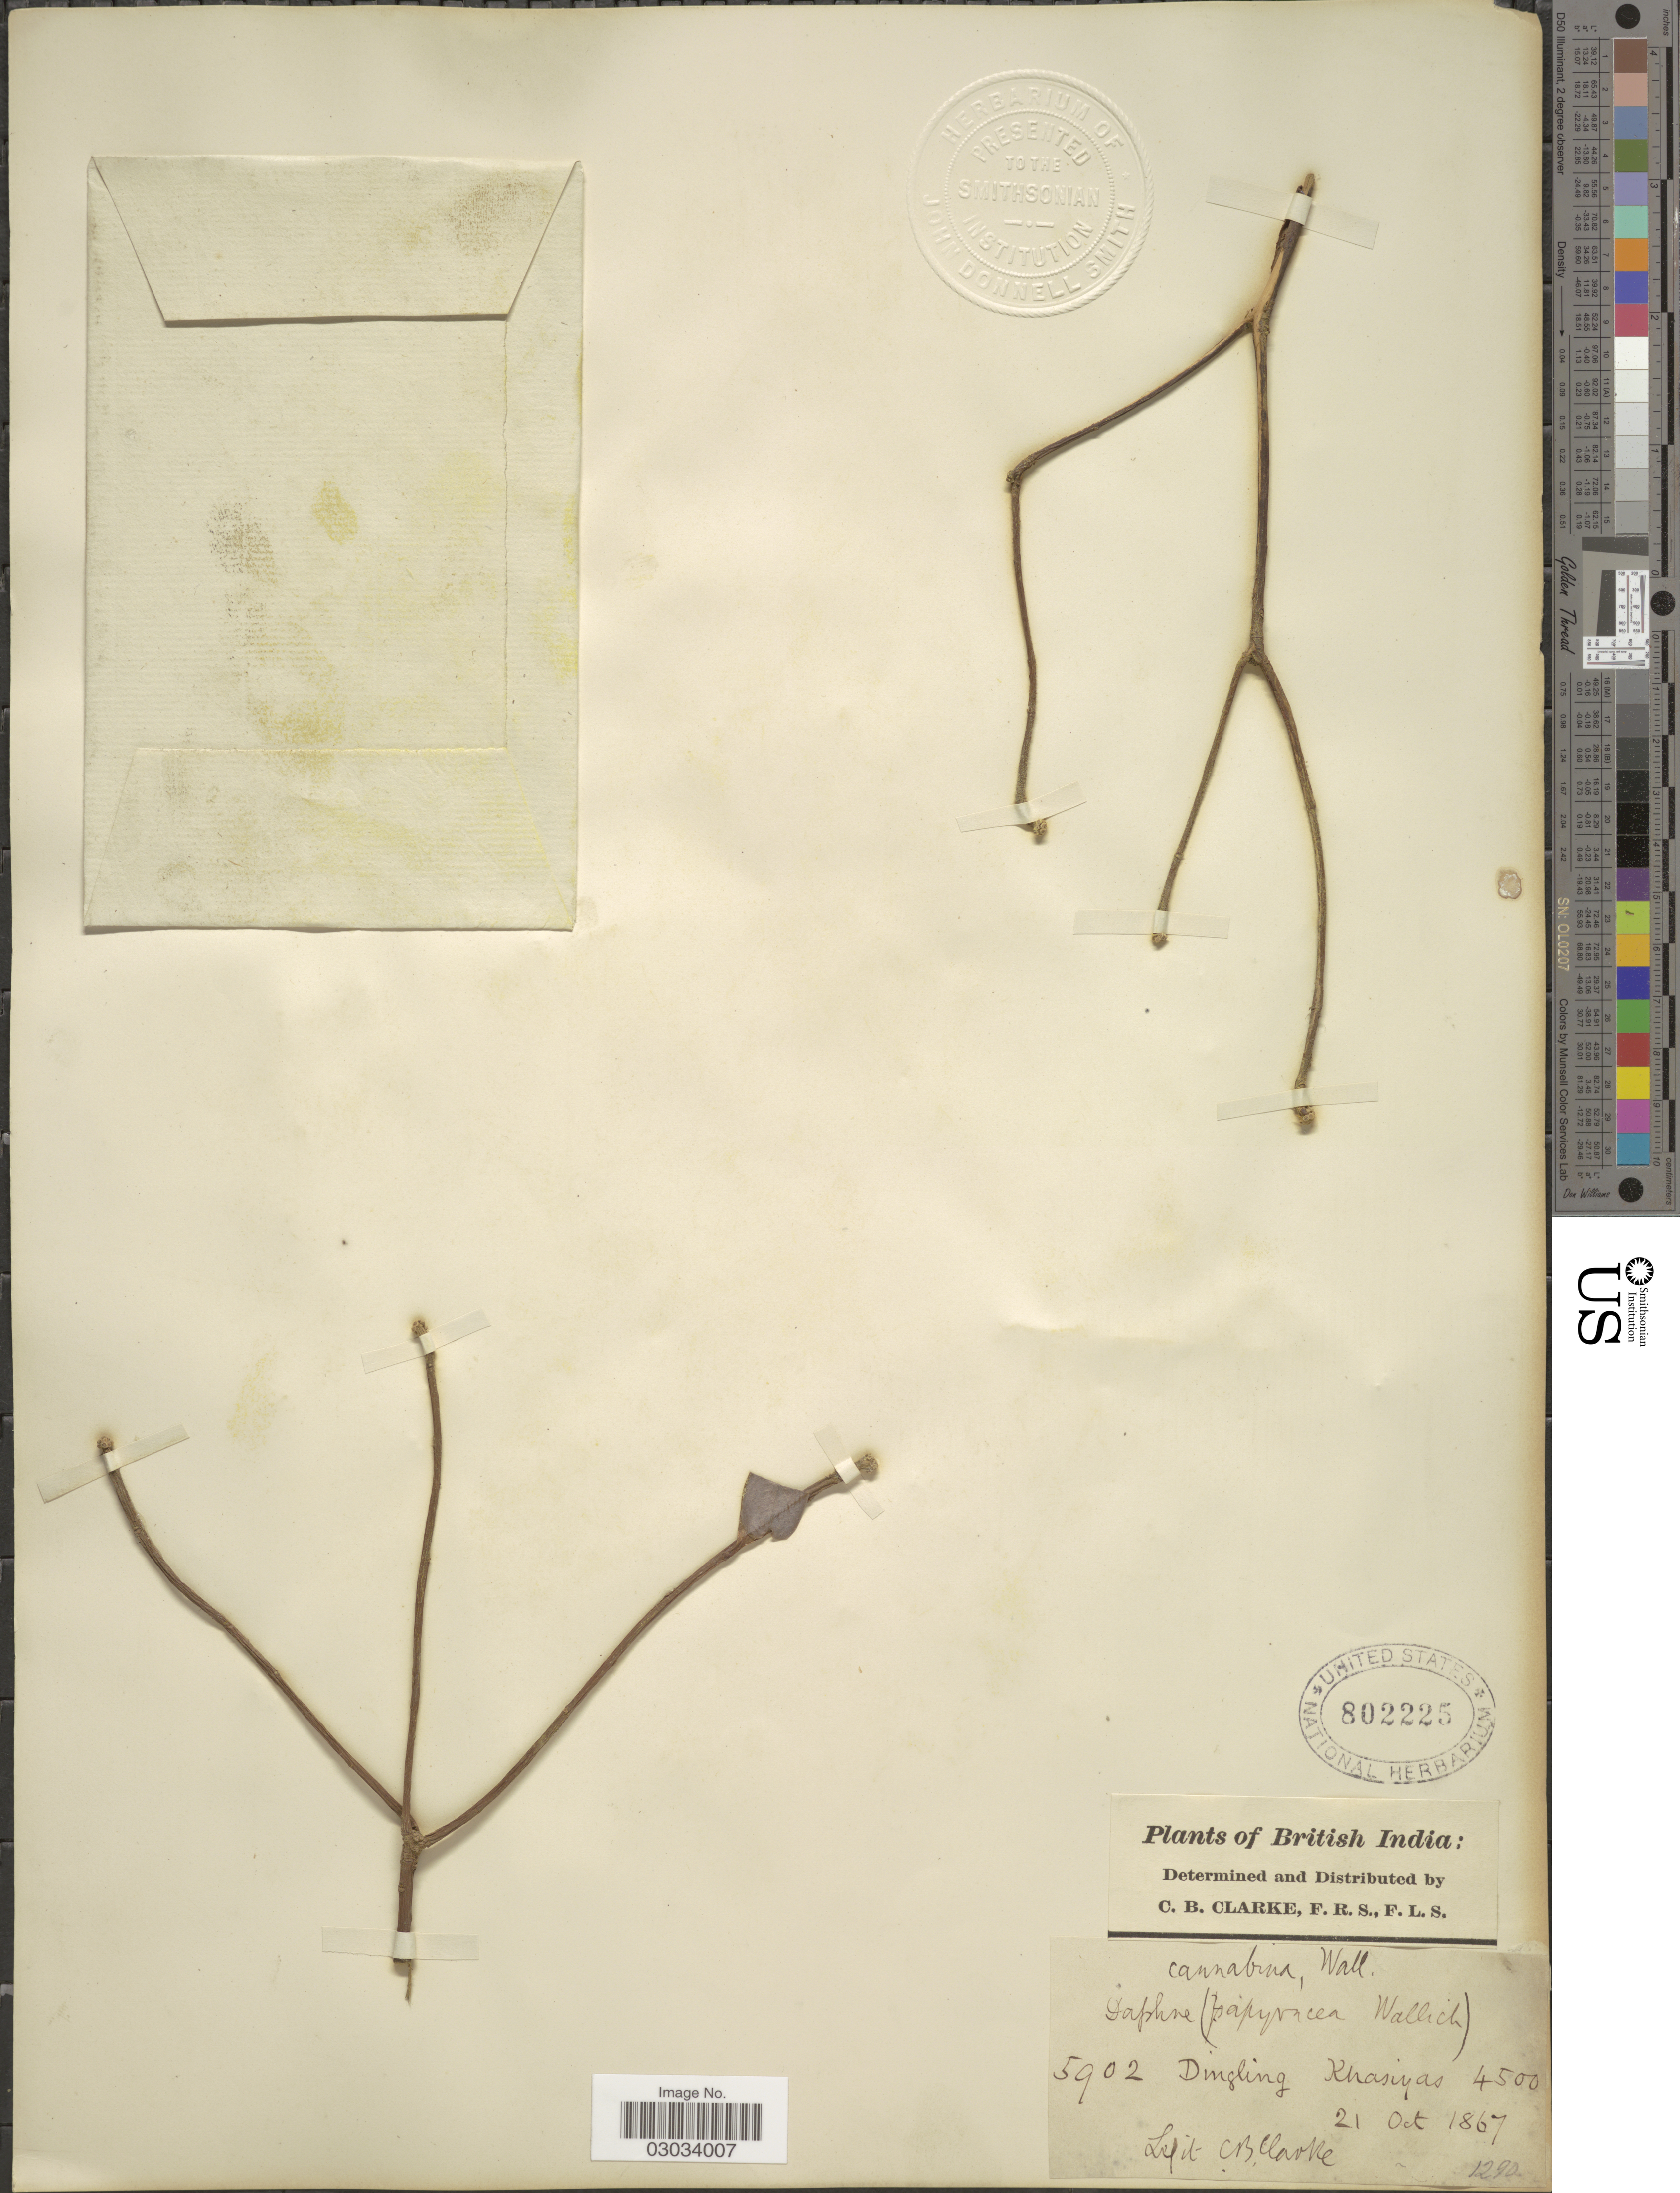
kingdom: Plantae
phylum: Tracheophyta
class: Magnoliopsida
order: Malvales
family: Thymelaeaceae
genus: Daphne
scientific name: Daphne papyracea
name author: Wall. ex Steud.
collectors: C. B. Clarke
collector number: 5902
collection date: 1867-10-21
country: India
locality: British India. Dingling, Khasiyas.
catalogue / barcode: US 802225